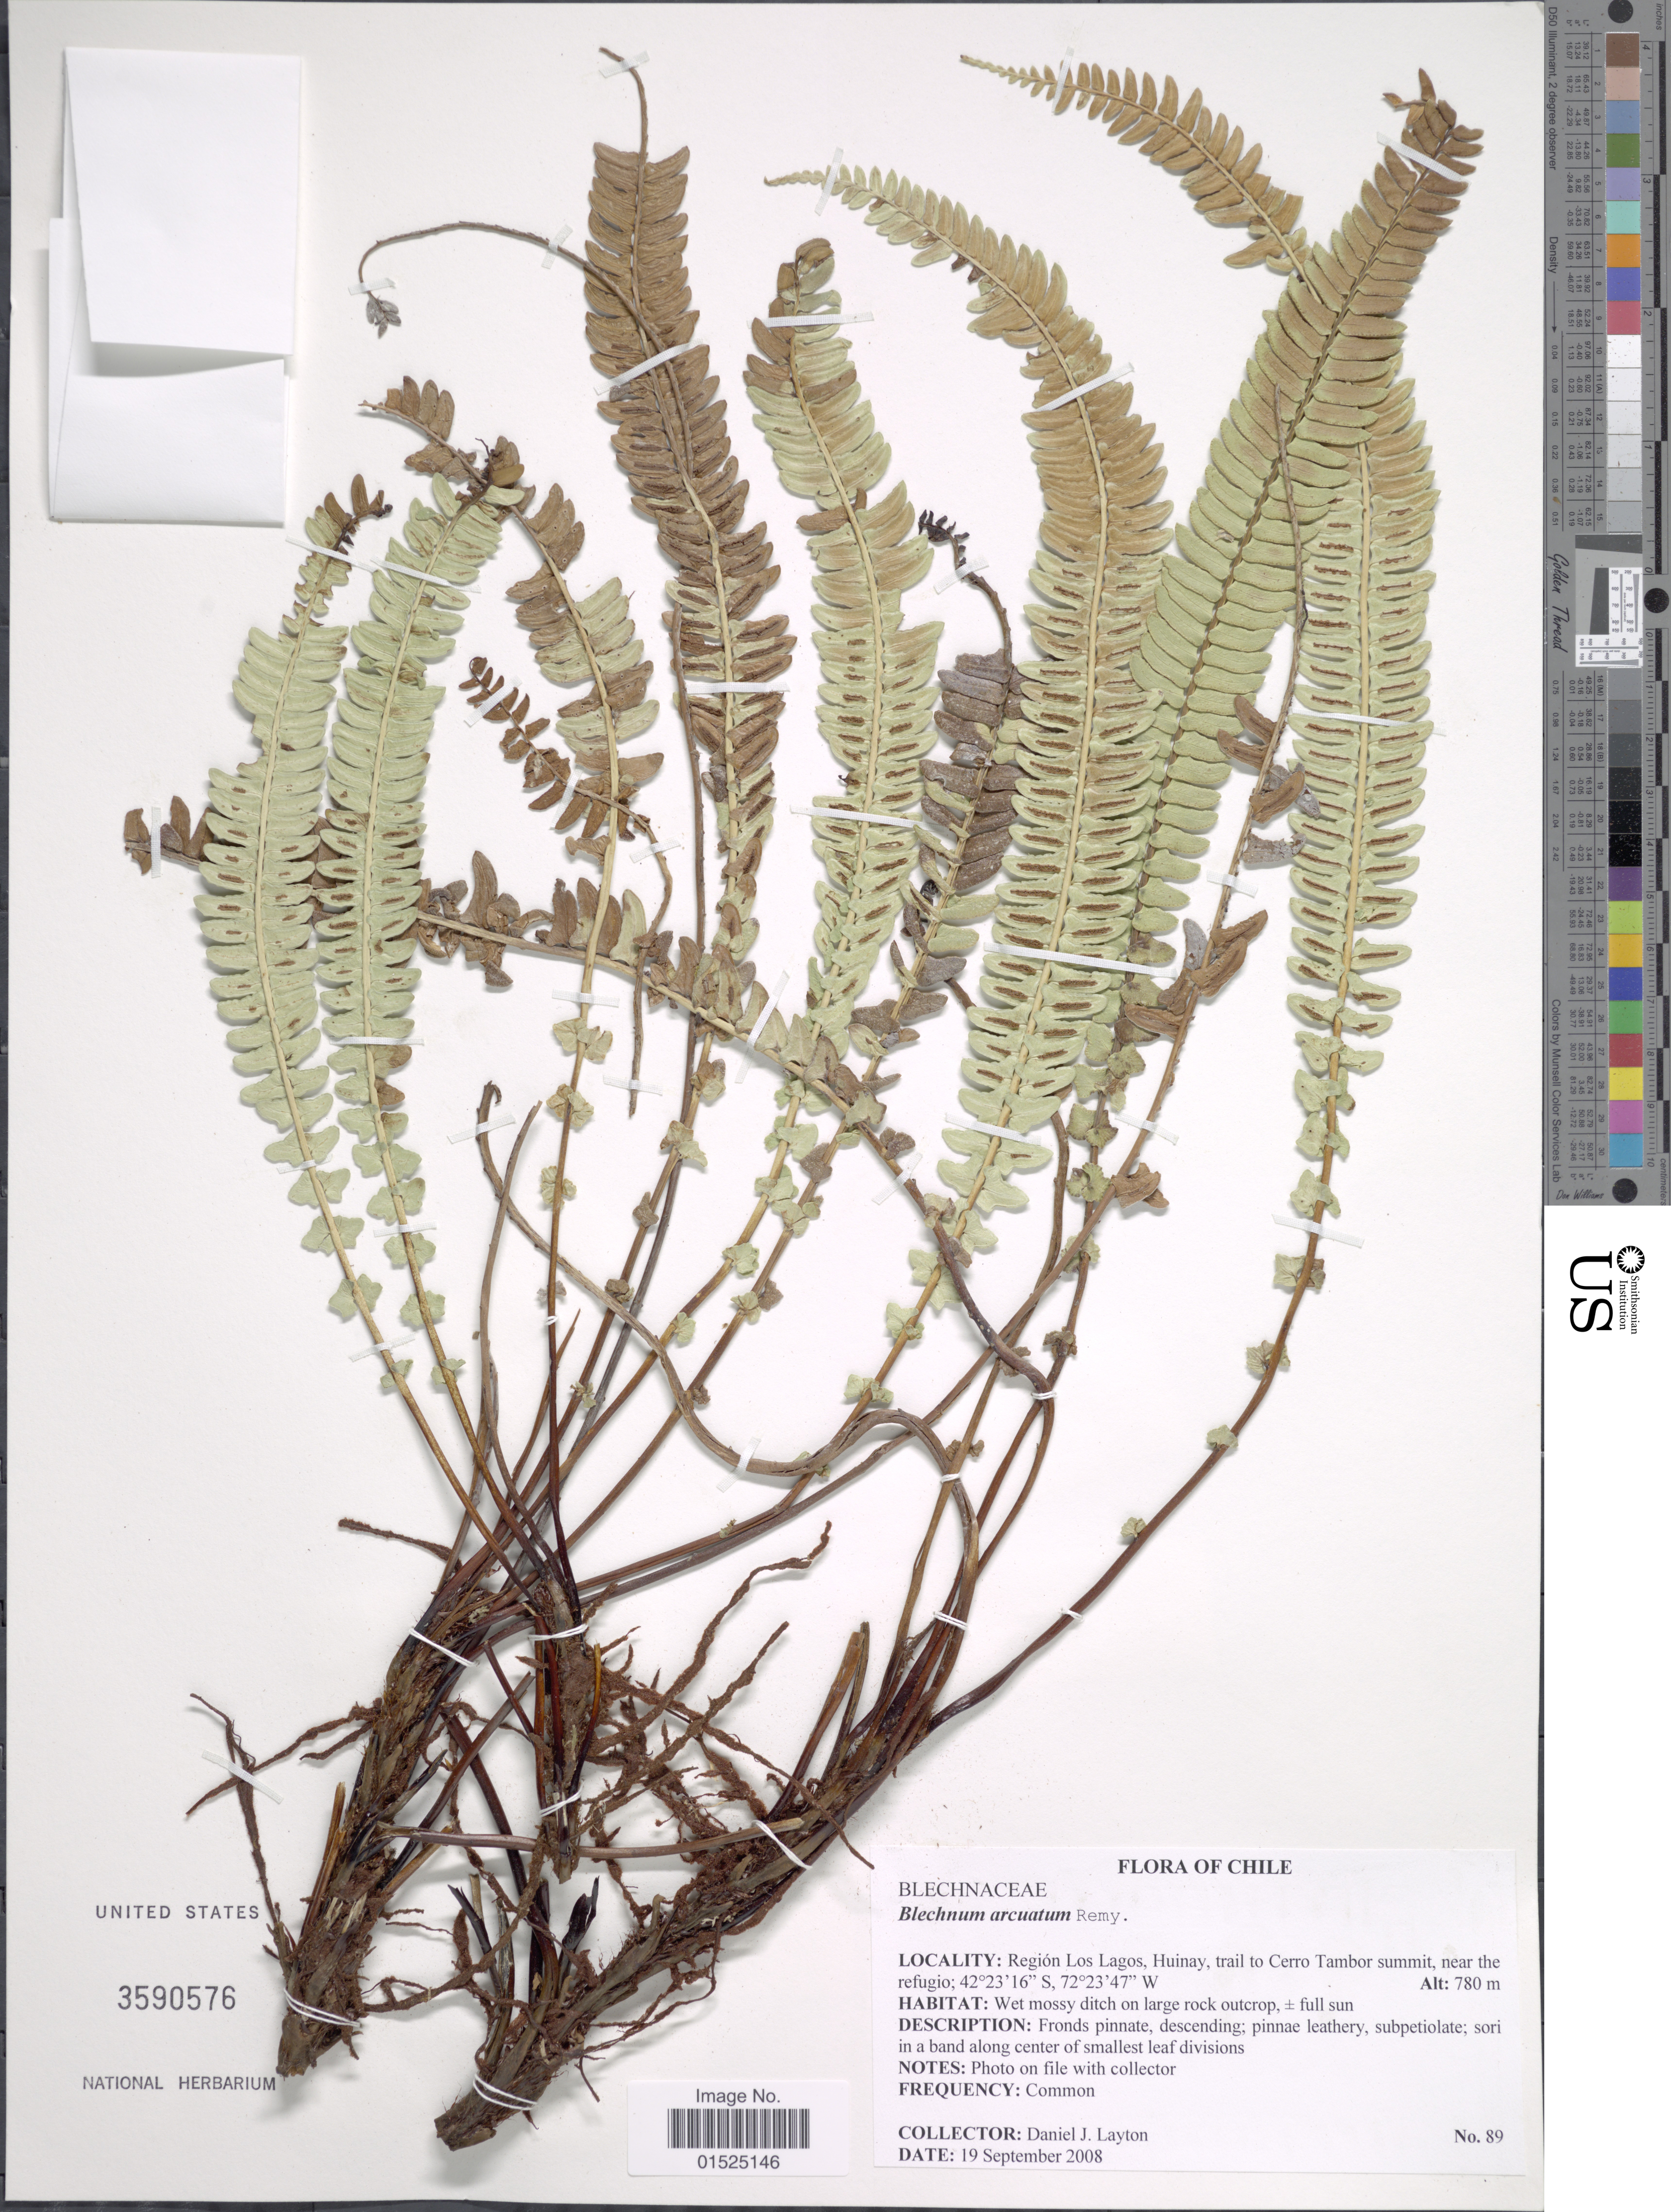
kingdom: Plantae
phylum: Tracheophyta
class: Polypodiopsida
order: Polypodiales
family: Blechnaceae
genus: Blechnum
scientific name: Blechnum arcuatum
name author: Remy ex Fée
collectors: D. J. Layton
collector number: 89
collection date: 2008-09-19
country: Chile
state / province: Los Lagos (X)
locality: Huinay, trail to Cerro Tambor summit, near the refugio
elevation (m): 780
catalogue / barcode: US 3590576